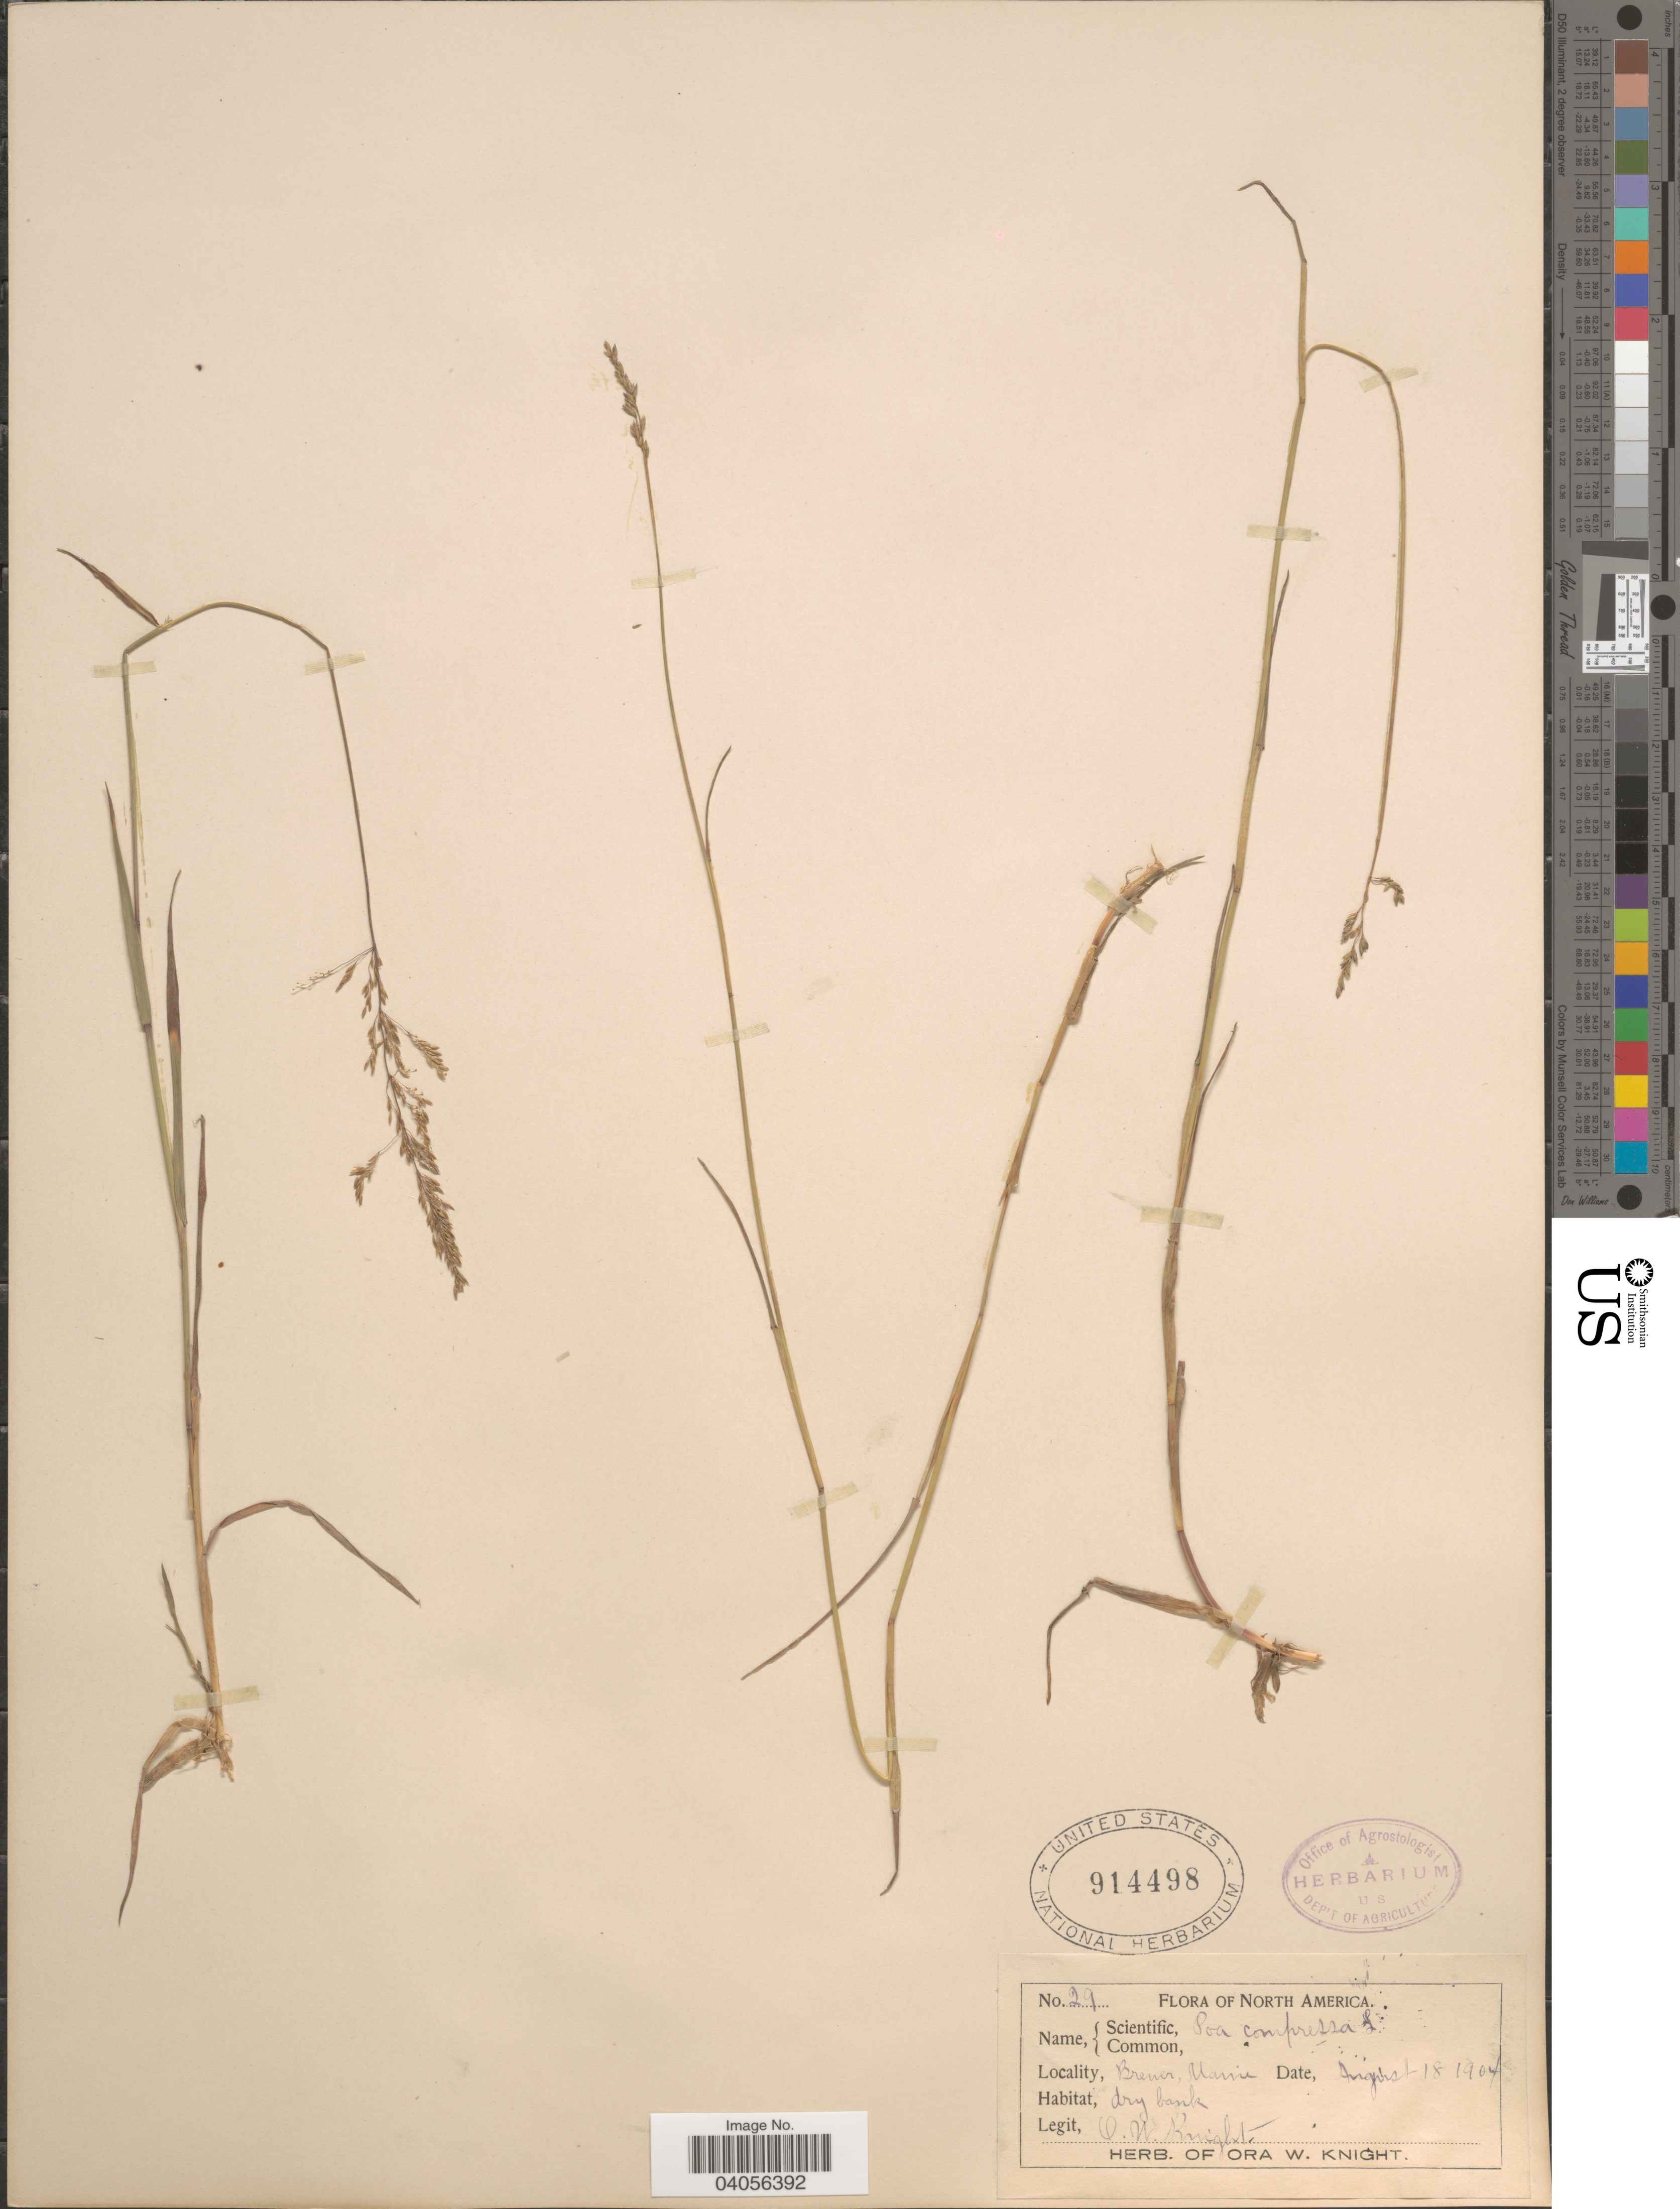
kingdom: Plantae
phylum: Tracheophyta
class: Liliopsida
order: Poales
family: Poaceae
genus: Poa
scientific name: Poa compressa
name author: L.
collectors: O. Knight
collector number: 29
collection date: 1904-08-18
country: United States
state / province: Maine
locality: Brewer.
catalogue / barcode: US 914498